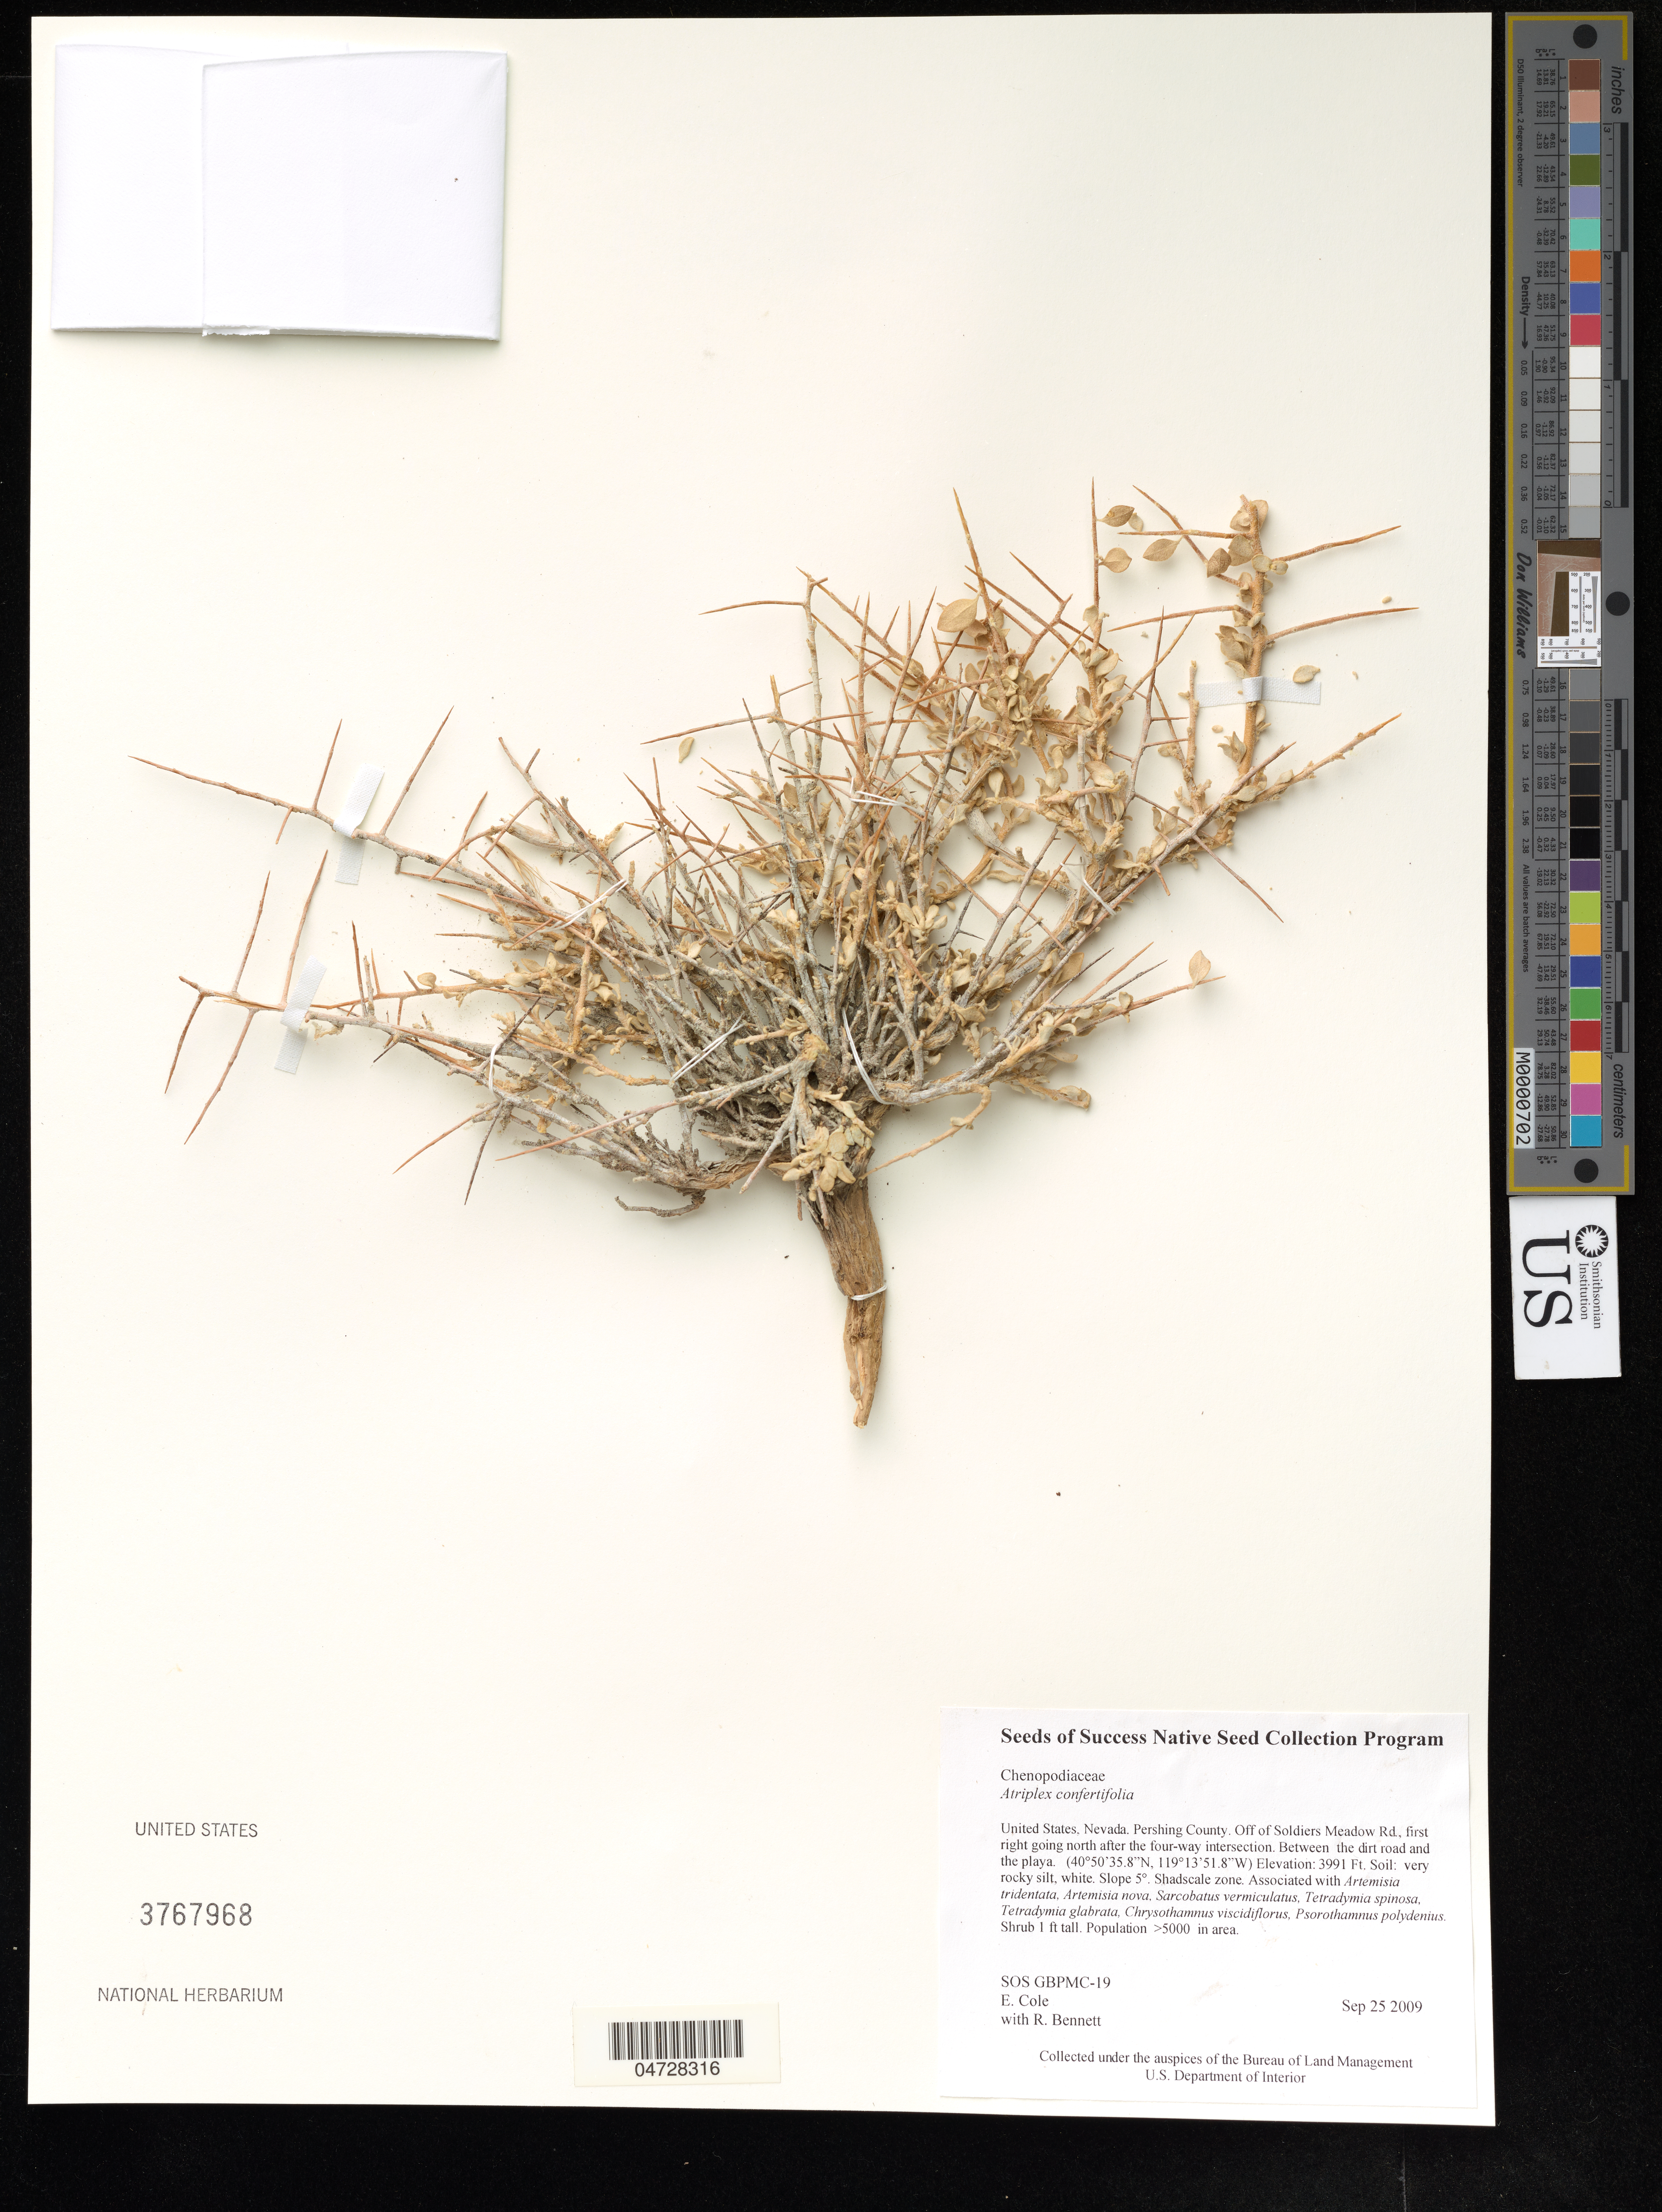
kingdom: Plantae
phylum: Tracheophyta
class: Magnoliopsida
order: Caryophyllales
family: Amaranthaceae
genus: Atriplex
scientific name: Atriplex confertifolia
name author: (Torr. & Frém.) S. Watson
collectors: E. Cole & R. Bennett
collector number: SOS GBPMC-19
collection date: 2009-09-25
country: United States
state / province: Nevada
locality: Pershing County. Off of Soldiers Meadow Rd, first right going north after the four-way intersection. Between the dirt road and the playa.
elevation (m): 1216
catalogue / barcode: US 3767968